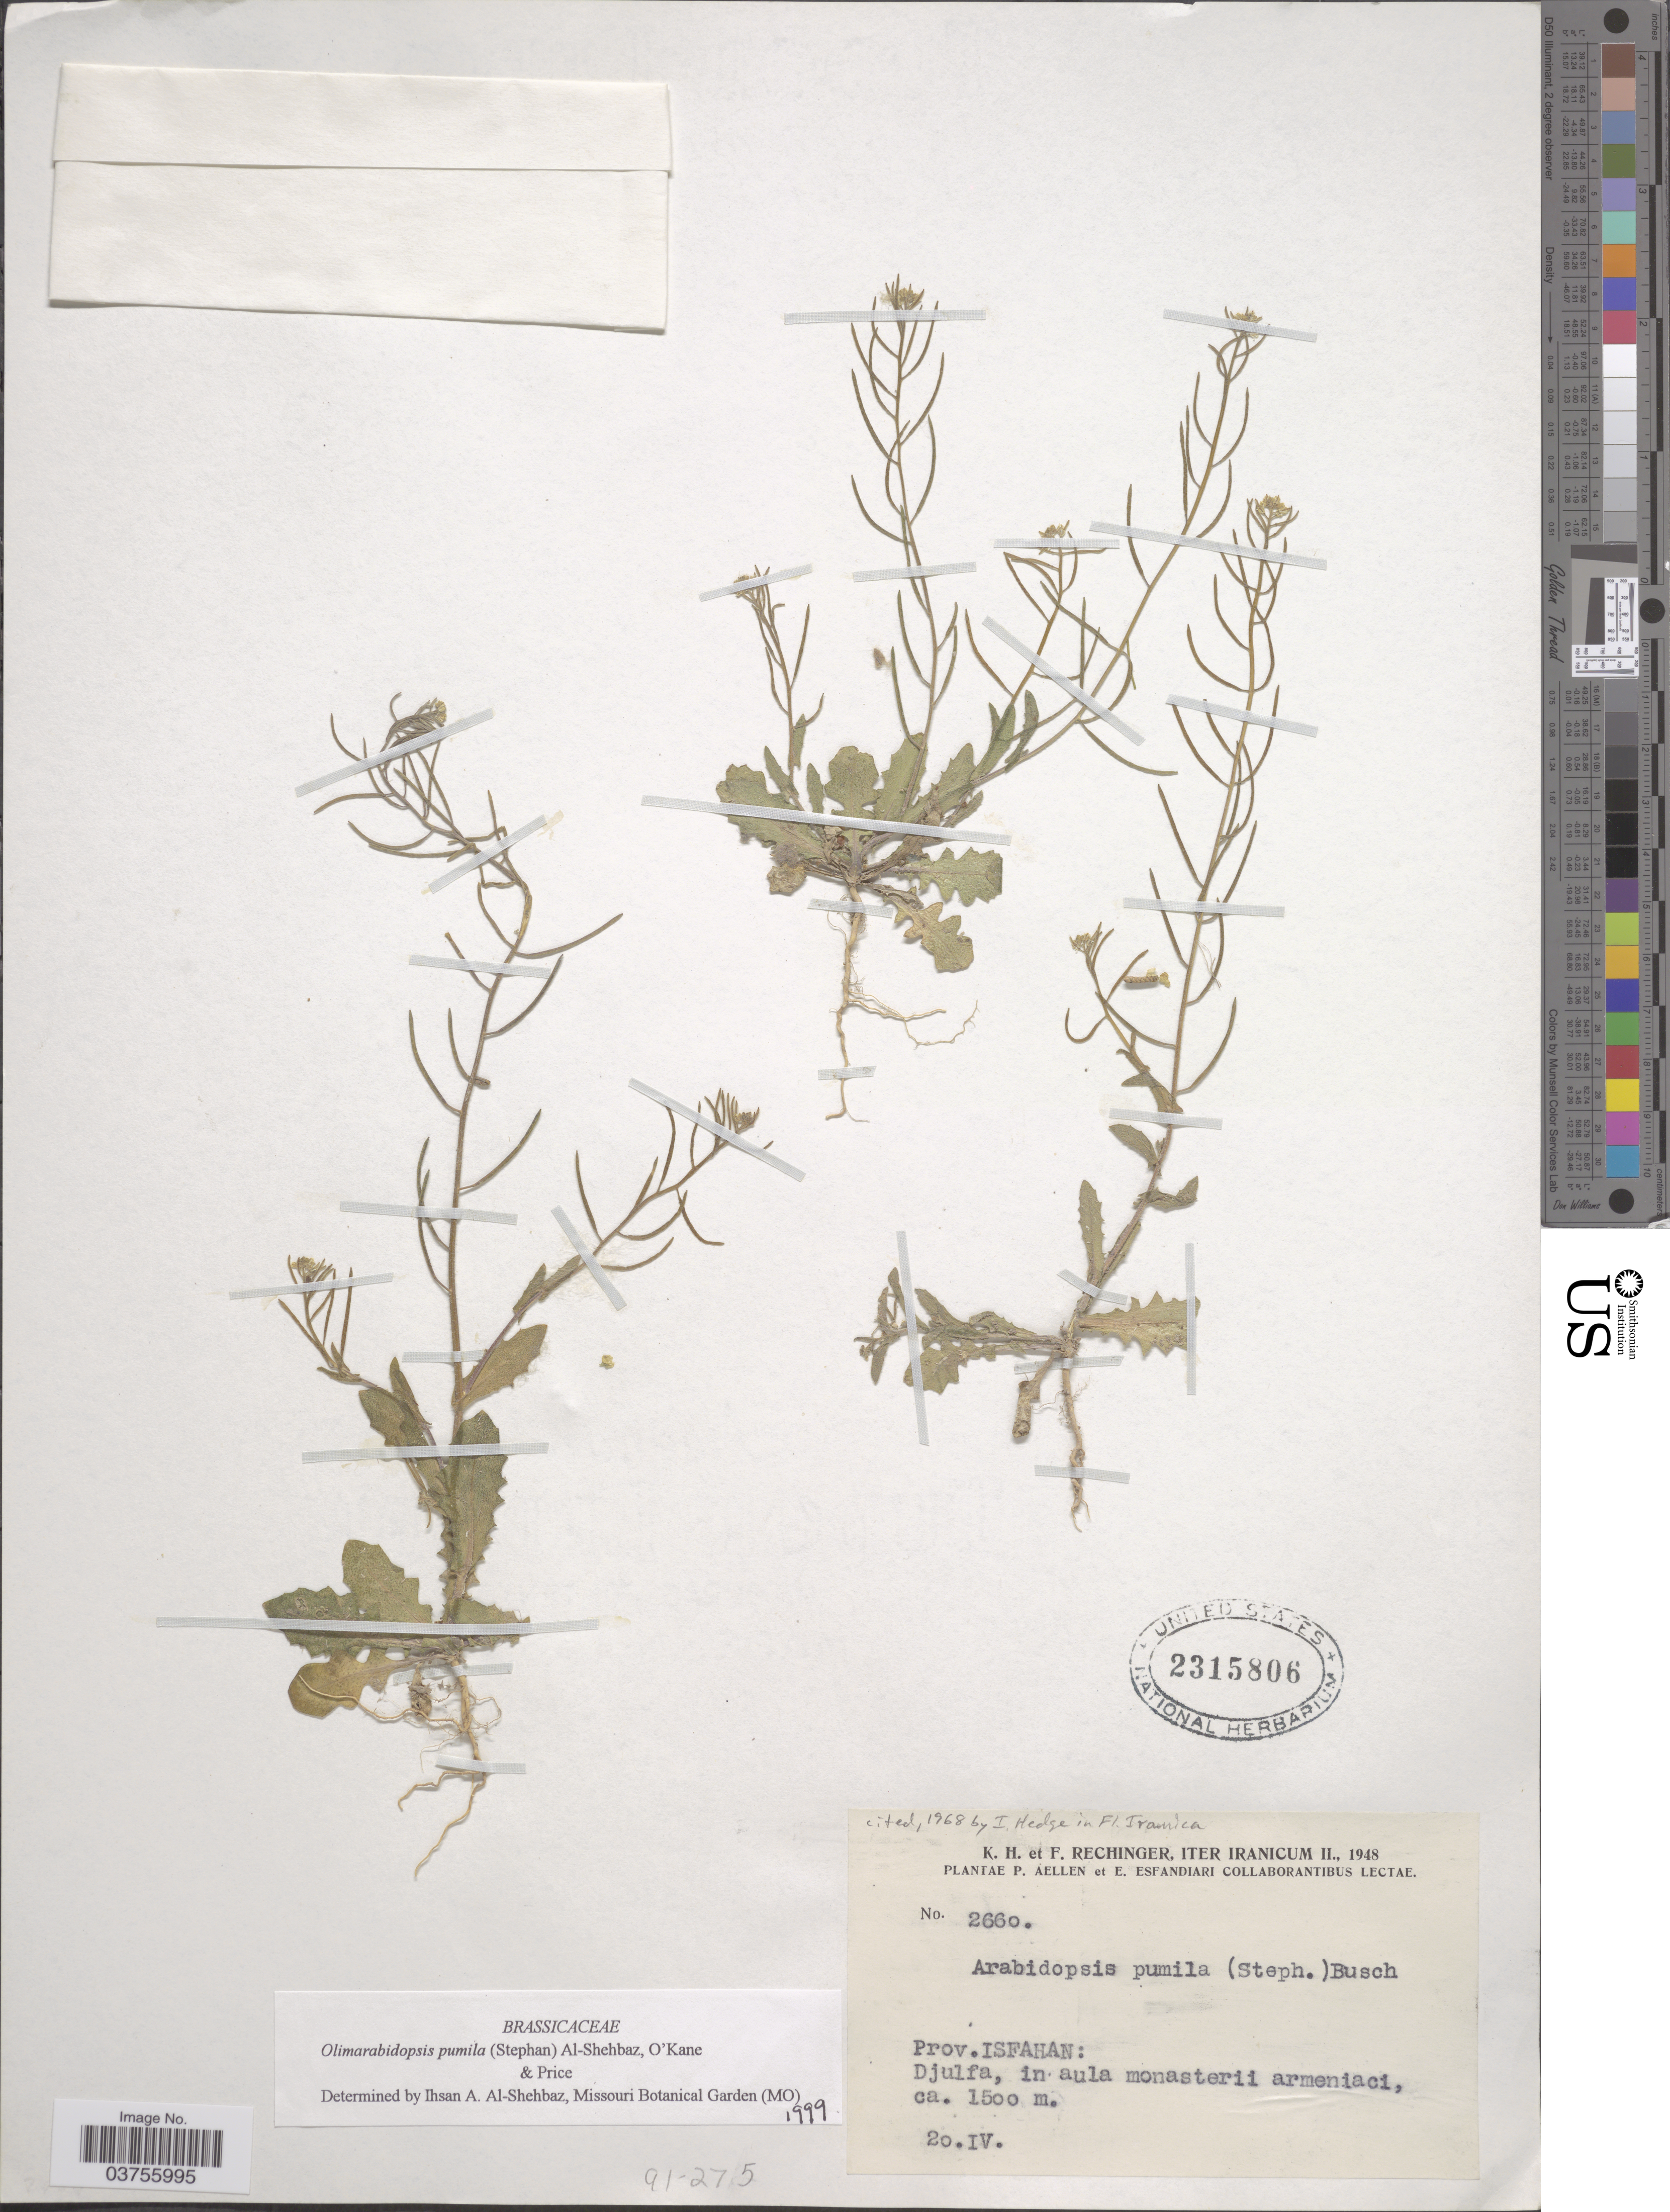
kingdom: Plantae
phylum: Tracheophyta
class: Magnoliopsida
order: Brassicales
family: Brassicaceae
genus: Olimarabidopsis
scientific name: Olimarabidopsis pumila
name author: (Čelak.) Al-Shehbaz et al.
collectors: K. H. Rechinger & F. Rechinger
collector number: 266o*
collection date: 1948-04-20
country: Iran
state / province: Esfahan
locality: Iter Iranicum II [unsure placement]. Prov.Isfahan: Djulfa, in aula monasterii armeniaci.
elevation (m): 1500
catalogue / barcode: US 2315806